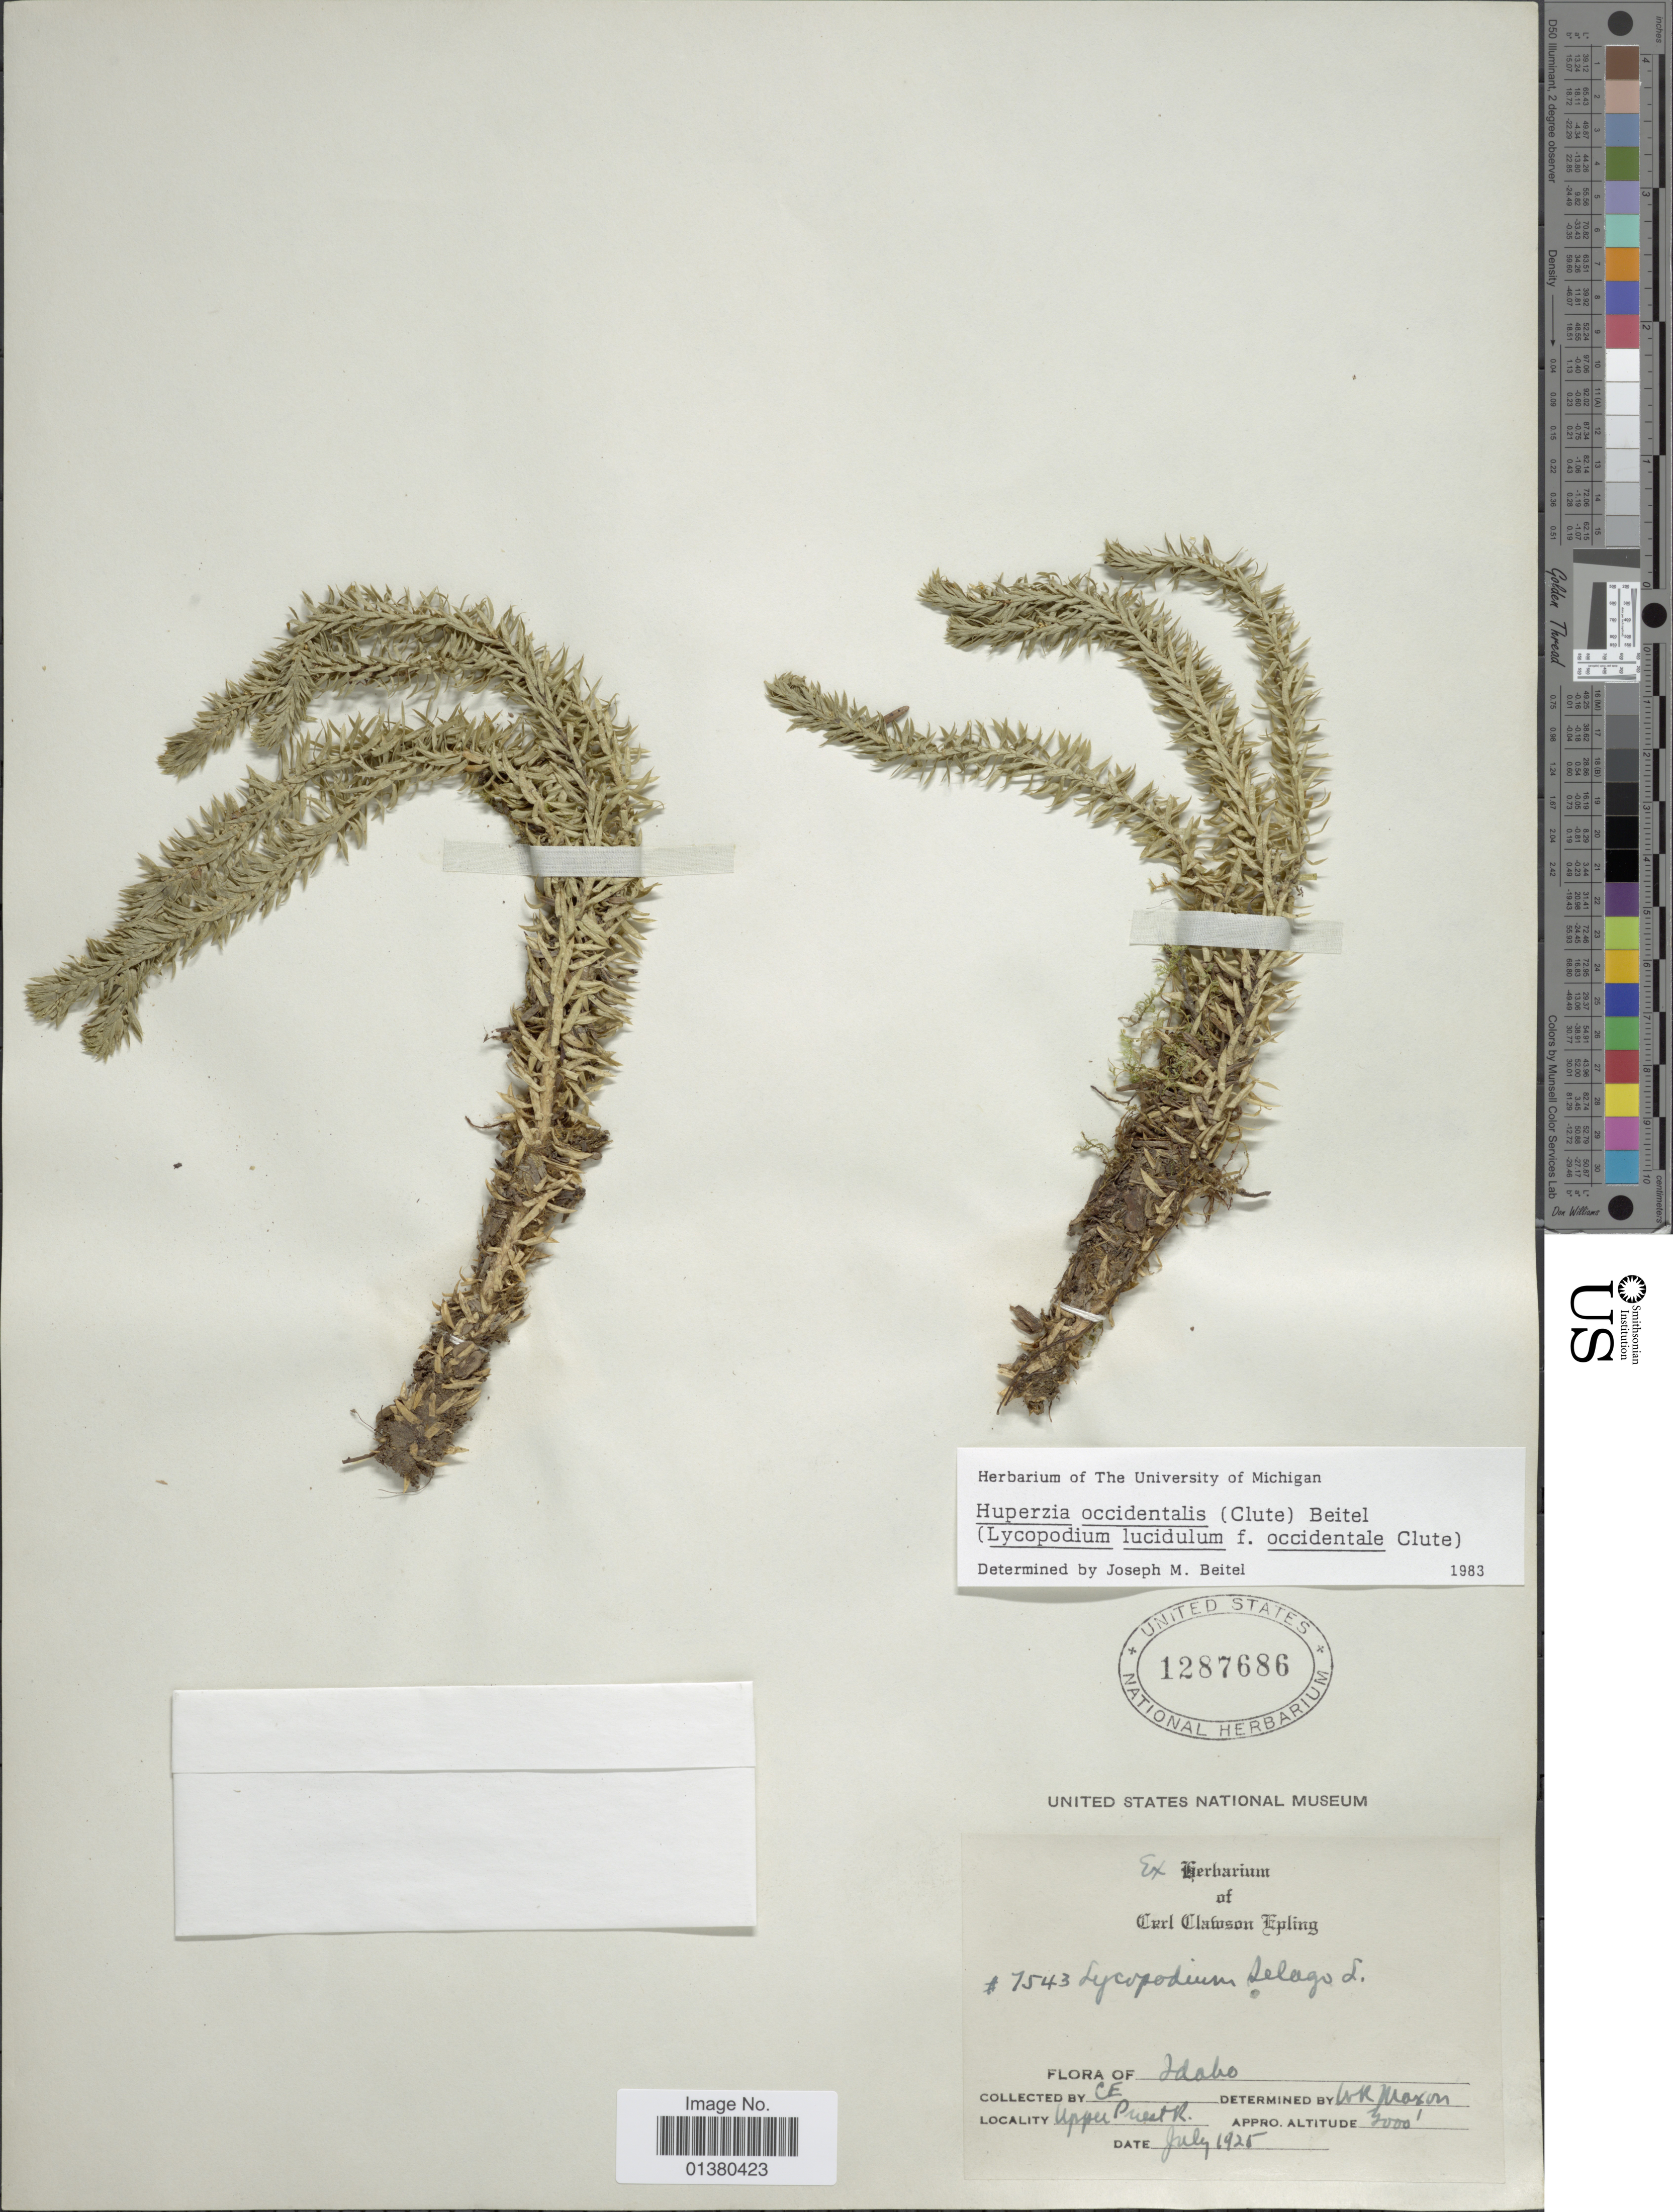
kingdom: Plantae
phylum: Tracheophyta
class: Lycopodiopsida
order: Lycopodiales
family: Lycopodiaceae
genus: Huperzia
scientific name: Huperzia occidentalis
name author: (Clute) Kartesz & Gandhi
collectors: C. C. Epling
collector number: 7543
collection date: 1925-07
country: United States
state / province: Idaho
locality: Upper Priest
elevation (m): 914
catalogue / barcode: US 1287686